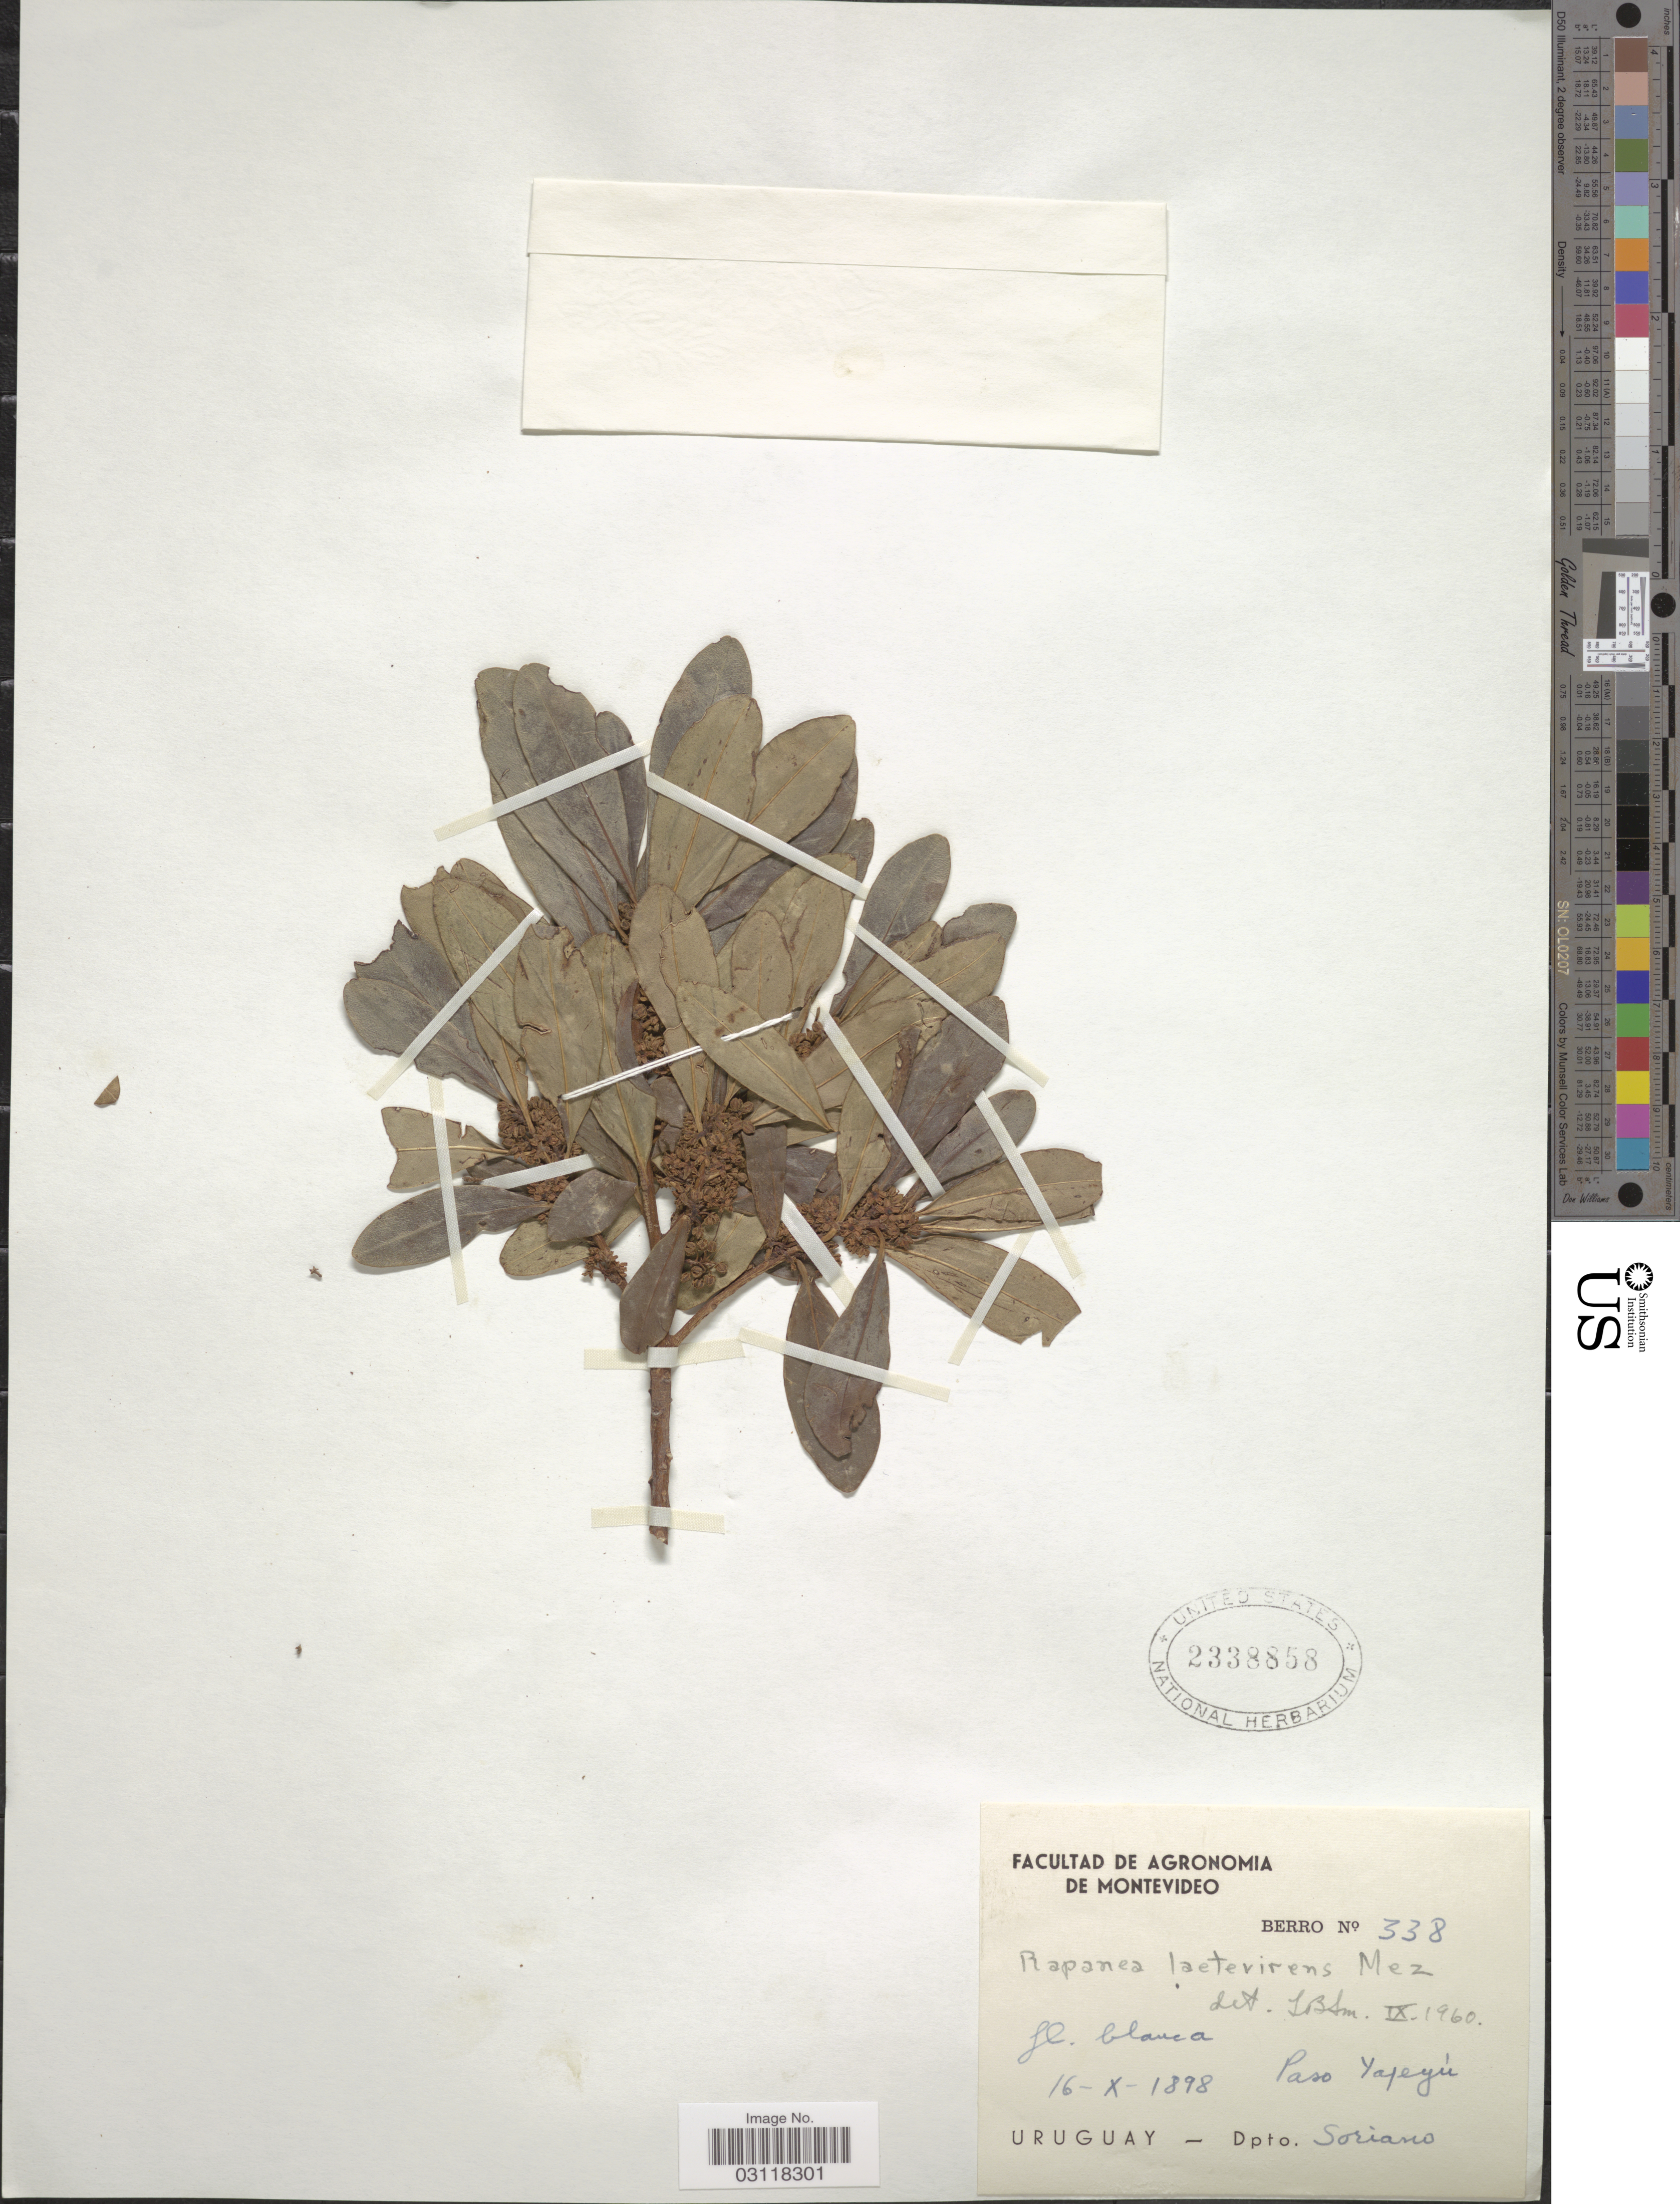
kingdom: Plantae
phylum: Tracheophyta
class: Magnoliopsida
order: Ericales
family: Primulaceae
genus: Rapanea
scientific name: Rapanea laetevirens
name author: Mez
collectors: Berro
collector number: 338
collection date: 1898-10-16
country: Uruguay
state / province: Soriano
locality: Paso Yapeyú. Dpto. Soriano.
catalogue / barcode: US 2338858